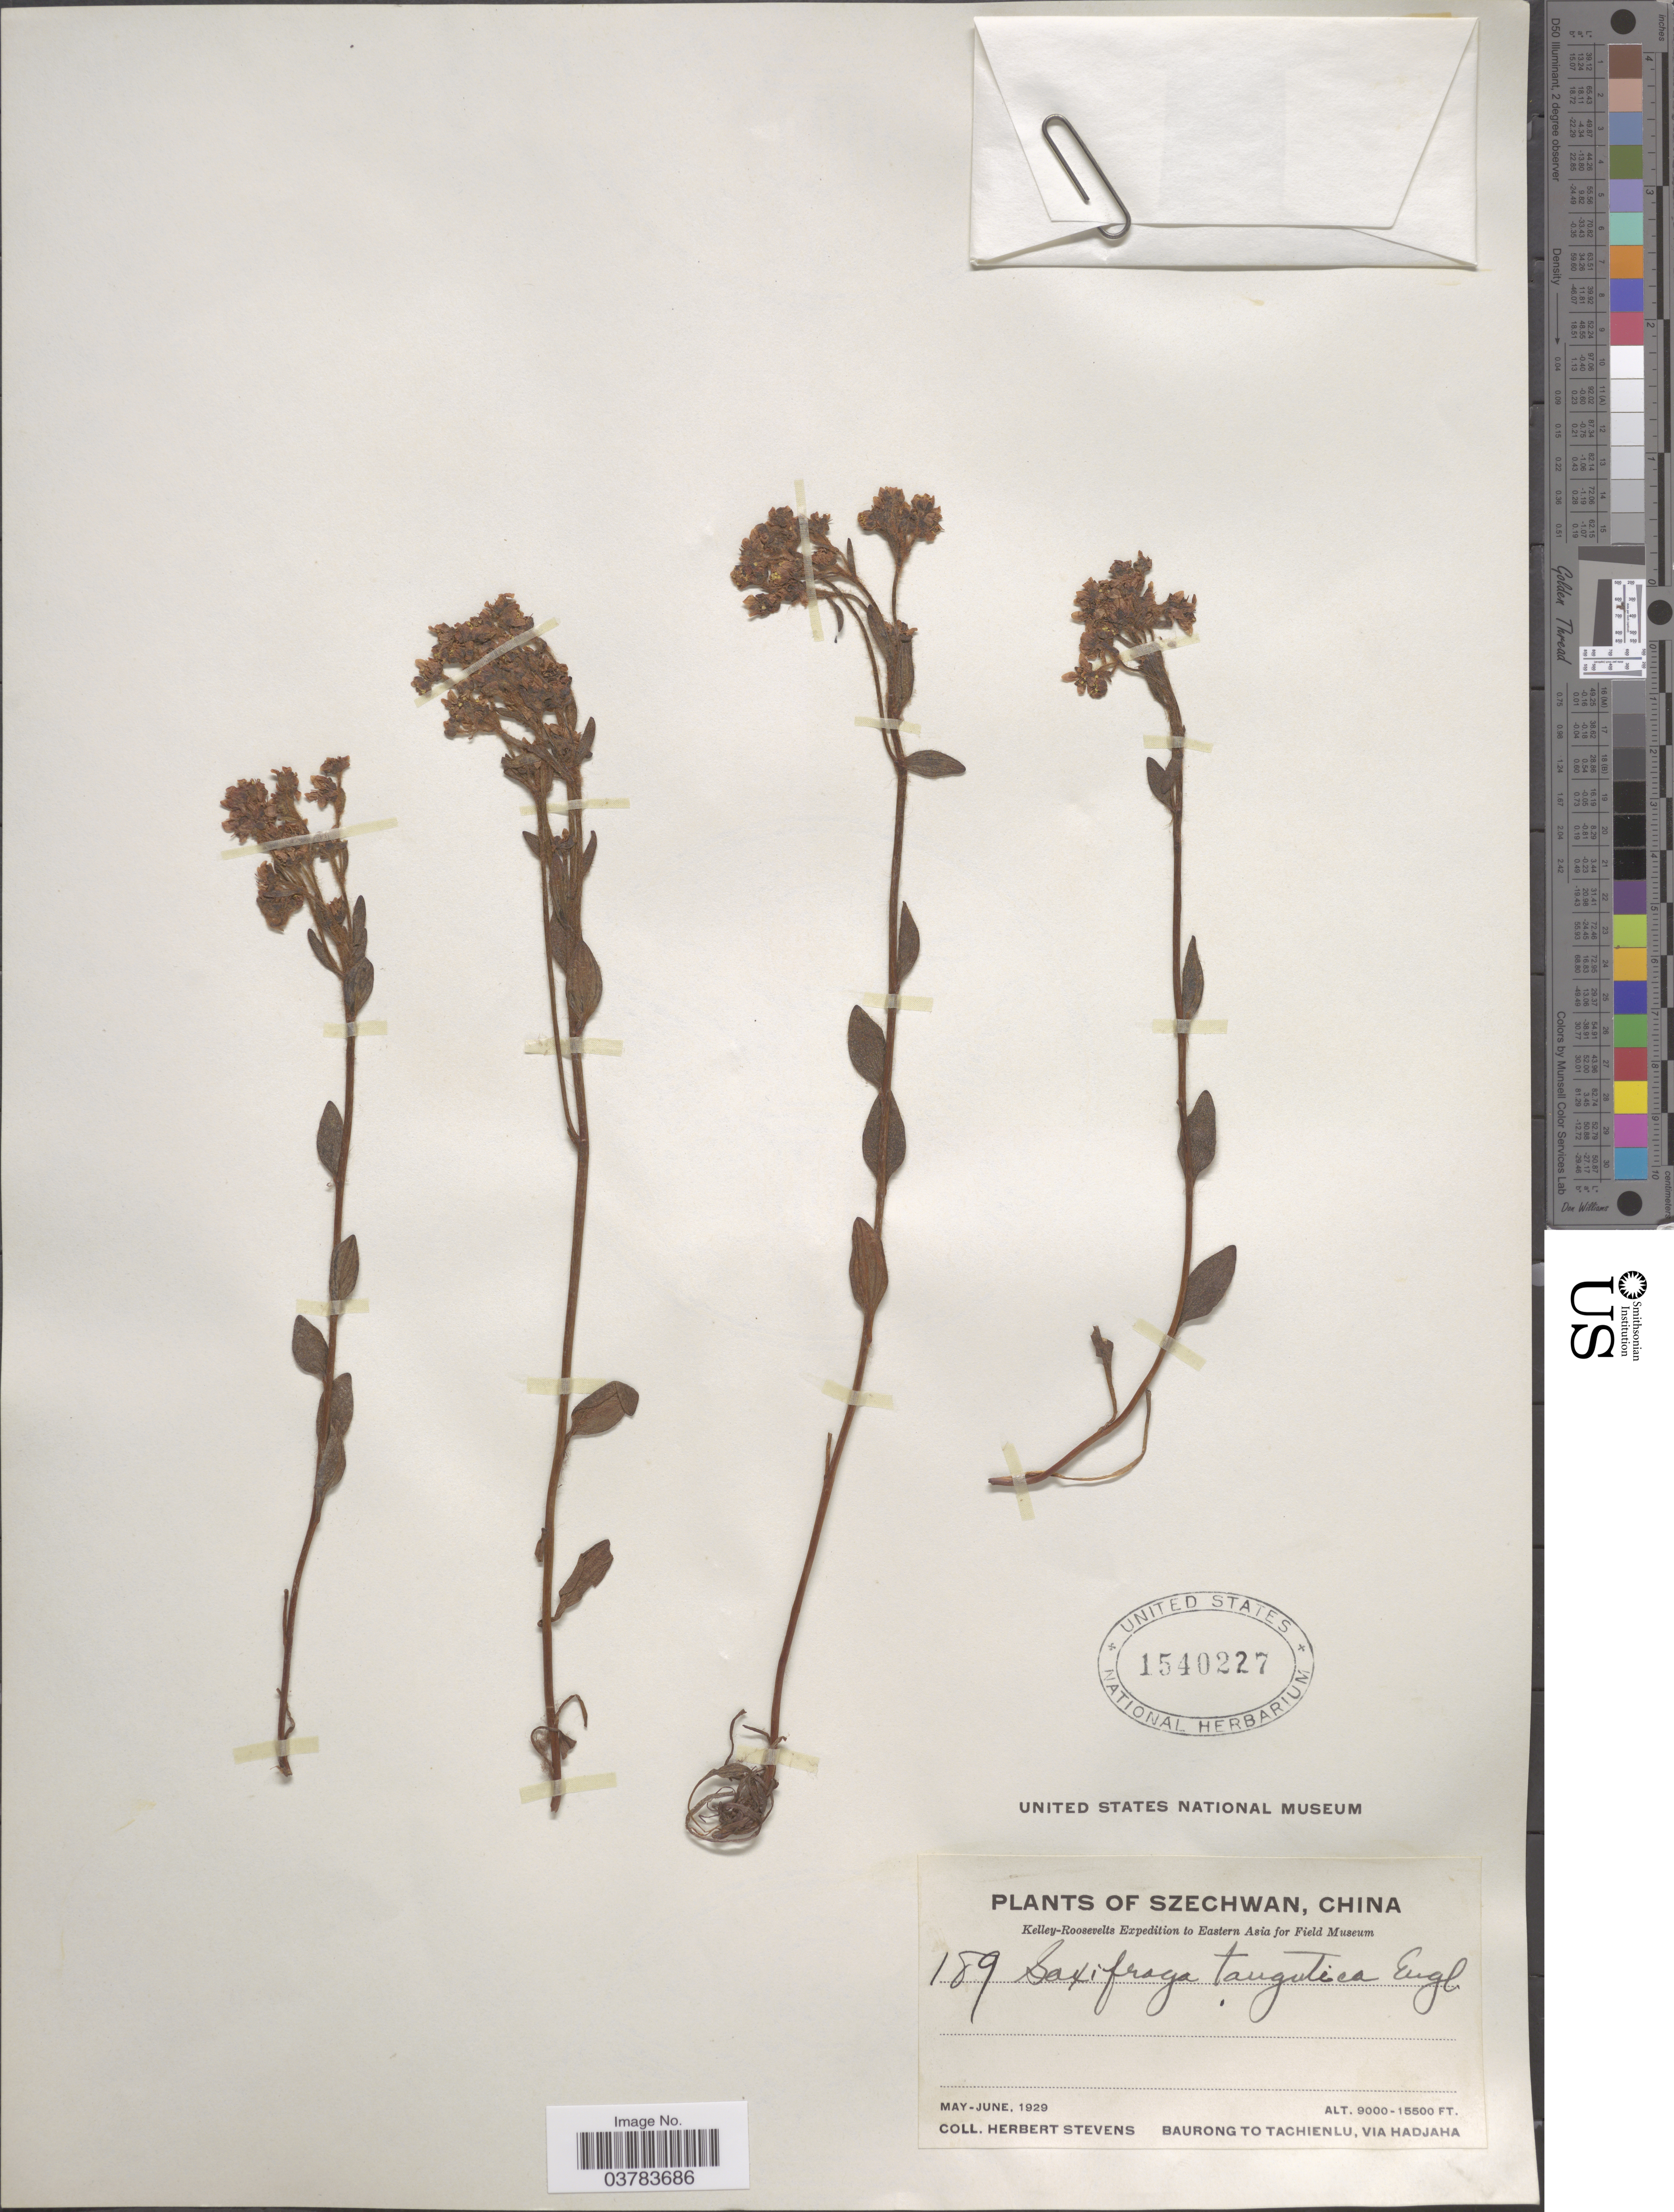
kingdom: Plantae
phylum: Tracheophyta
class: Magnoliopsida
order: Saxifragales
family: Saxifragaceae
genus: Saxifraga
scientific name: Saxifraga tangutica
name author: Engl.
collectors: H. Stevens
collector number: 189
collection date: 1929-05/1929-06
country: China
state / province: Sichuan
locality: Szechwan. Kelley-Roosevelts Expedition to Eastern Asia for Field Museum. Baurong to Tachienlu, via Hadjaha.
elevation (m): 2743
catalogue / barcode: US 1540227